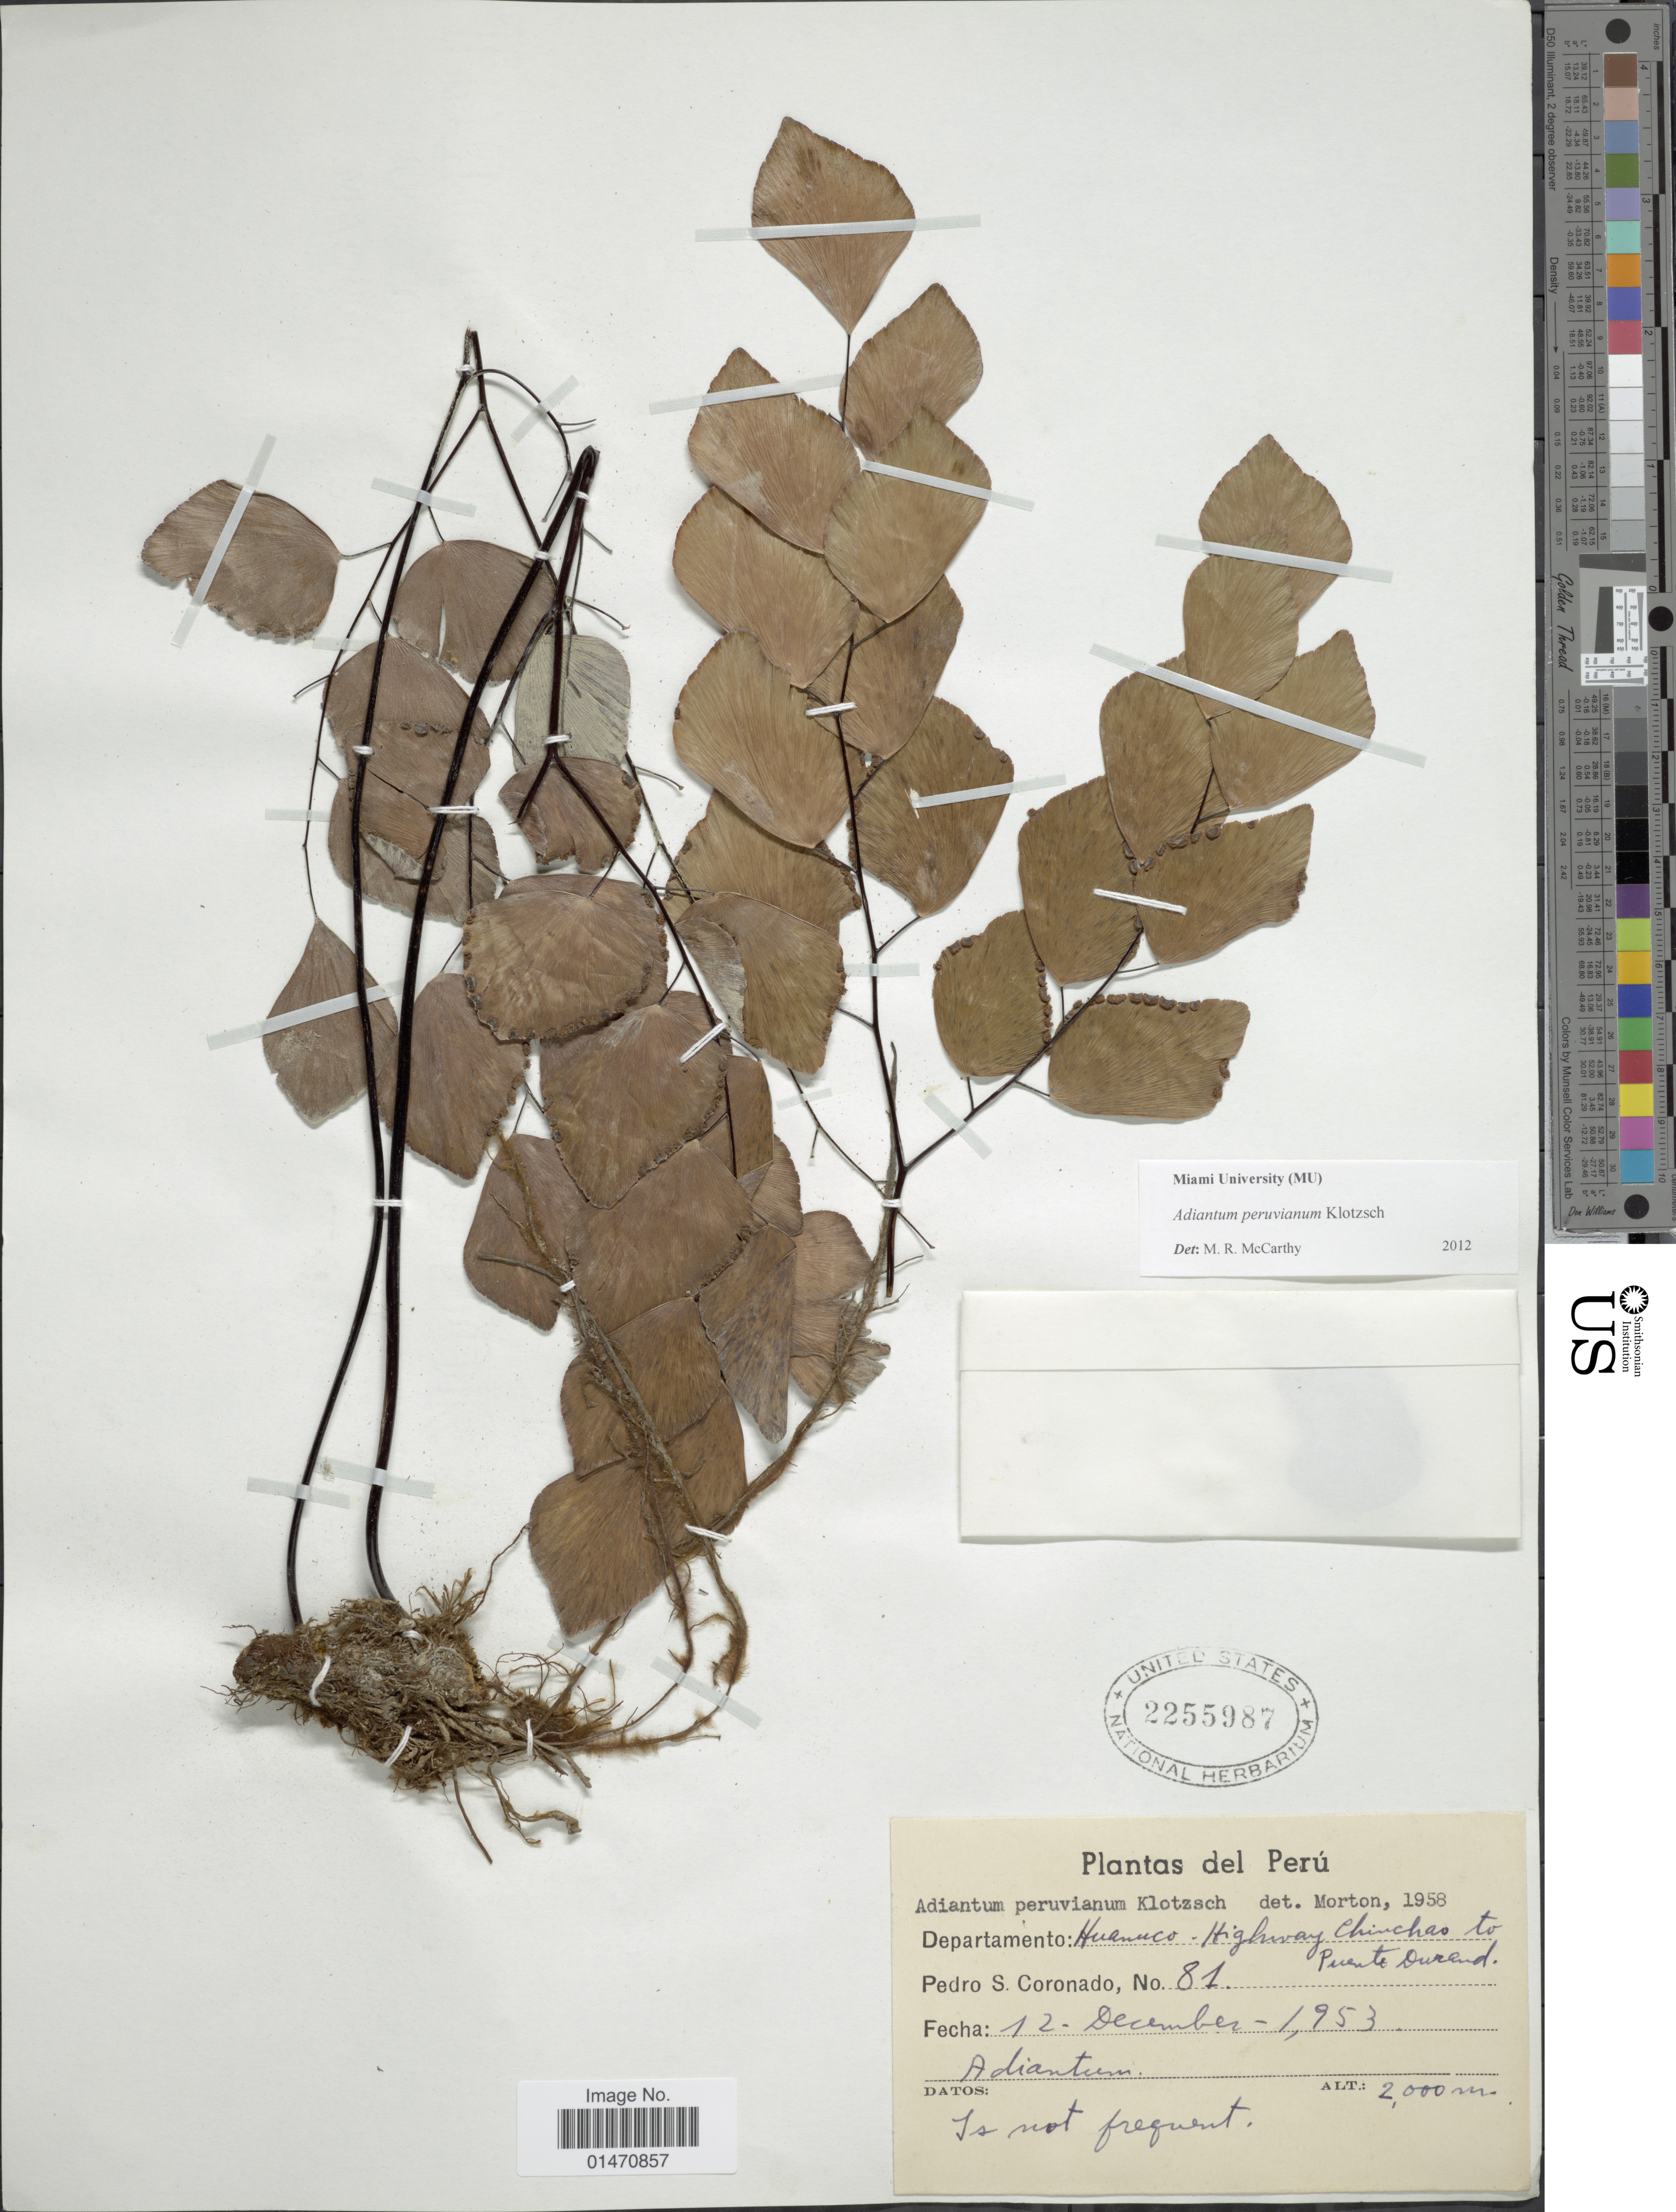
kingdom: Plantae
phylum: Tracheophyta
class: Polypodiopsida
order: Polypodiales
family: Pteridaceae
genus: Adiantum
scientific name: Adiantum peruvianum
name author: Klotzsch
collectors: P. Coronado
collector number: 81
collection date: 1953-12-12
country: Peru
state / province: Huánuco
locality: Departamento Huanuco-Highway Chinchao to Puerte Durand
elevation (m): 2000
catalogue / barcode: US 2255987